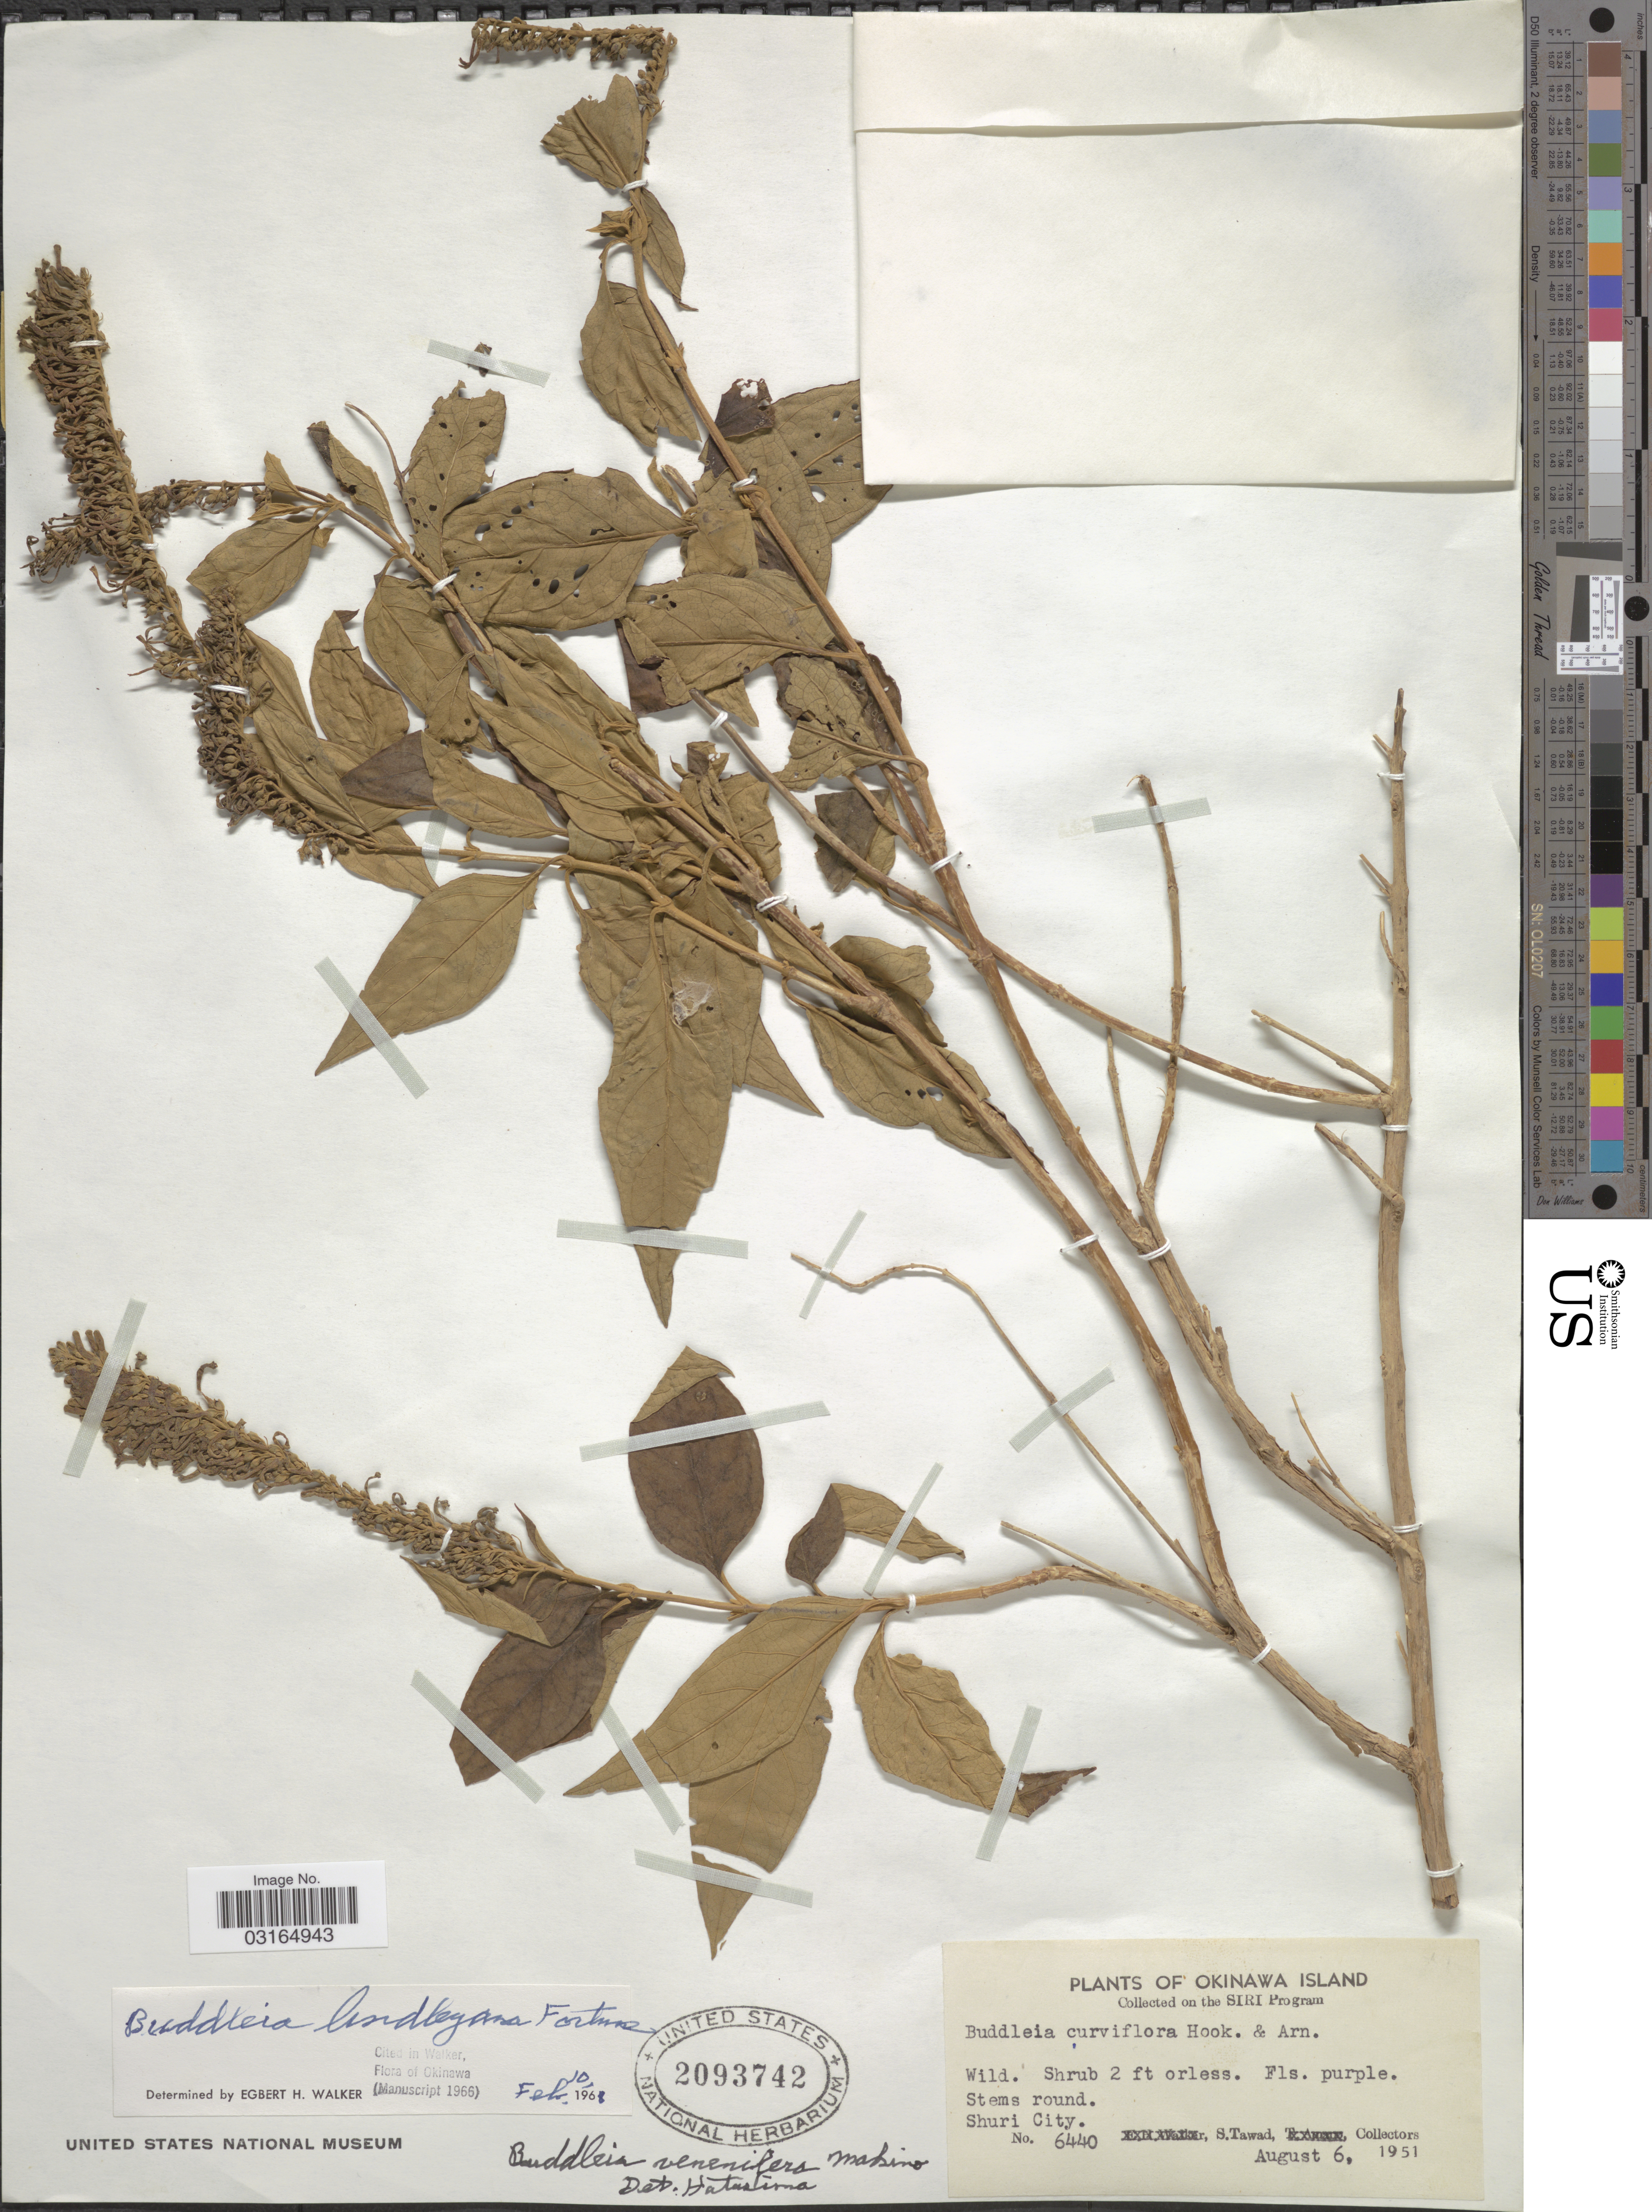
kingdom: Plantae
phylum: Tracheophyta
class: Magnoliopsida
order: Lamiales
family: Scrophulariaceae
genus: Buddleja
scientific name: Buddleja lindleyana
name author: Fortune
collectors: S. Tawad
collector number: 6440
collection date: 1951-08-06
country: Japan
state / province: Okinawa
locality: Shuri City.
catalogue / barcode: US 2093742